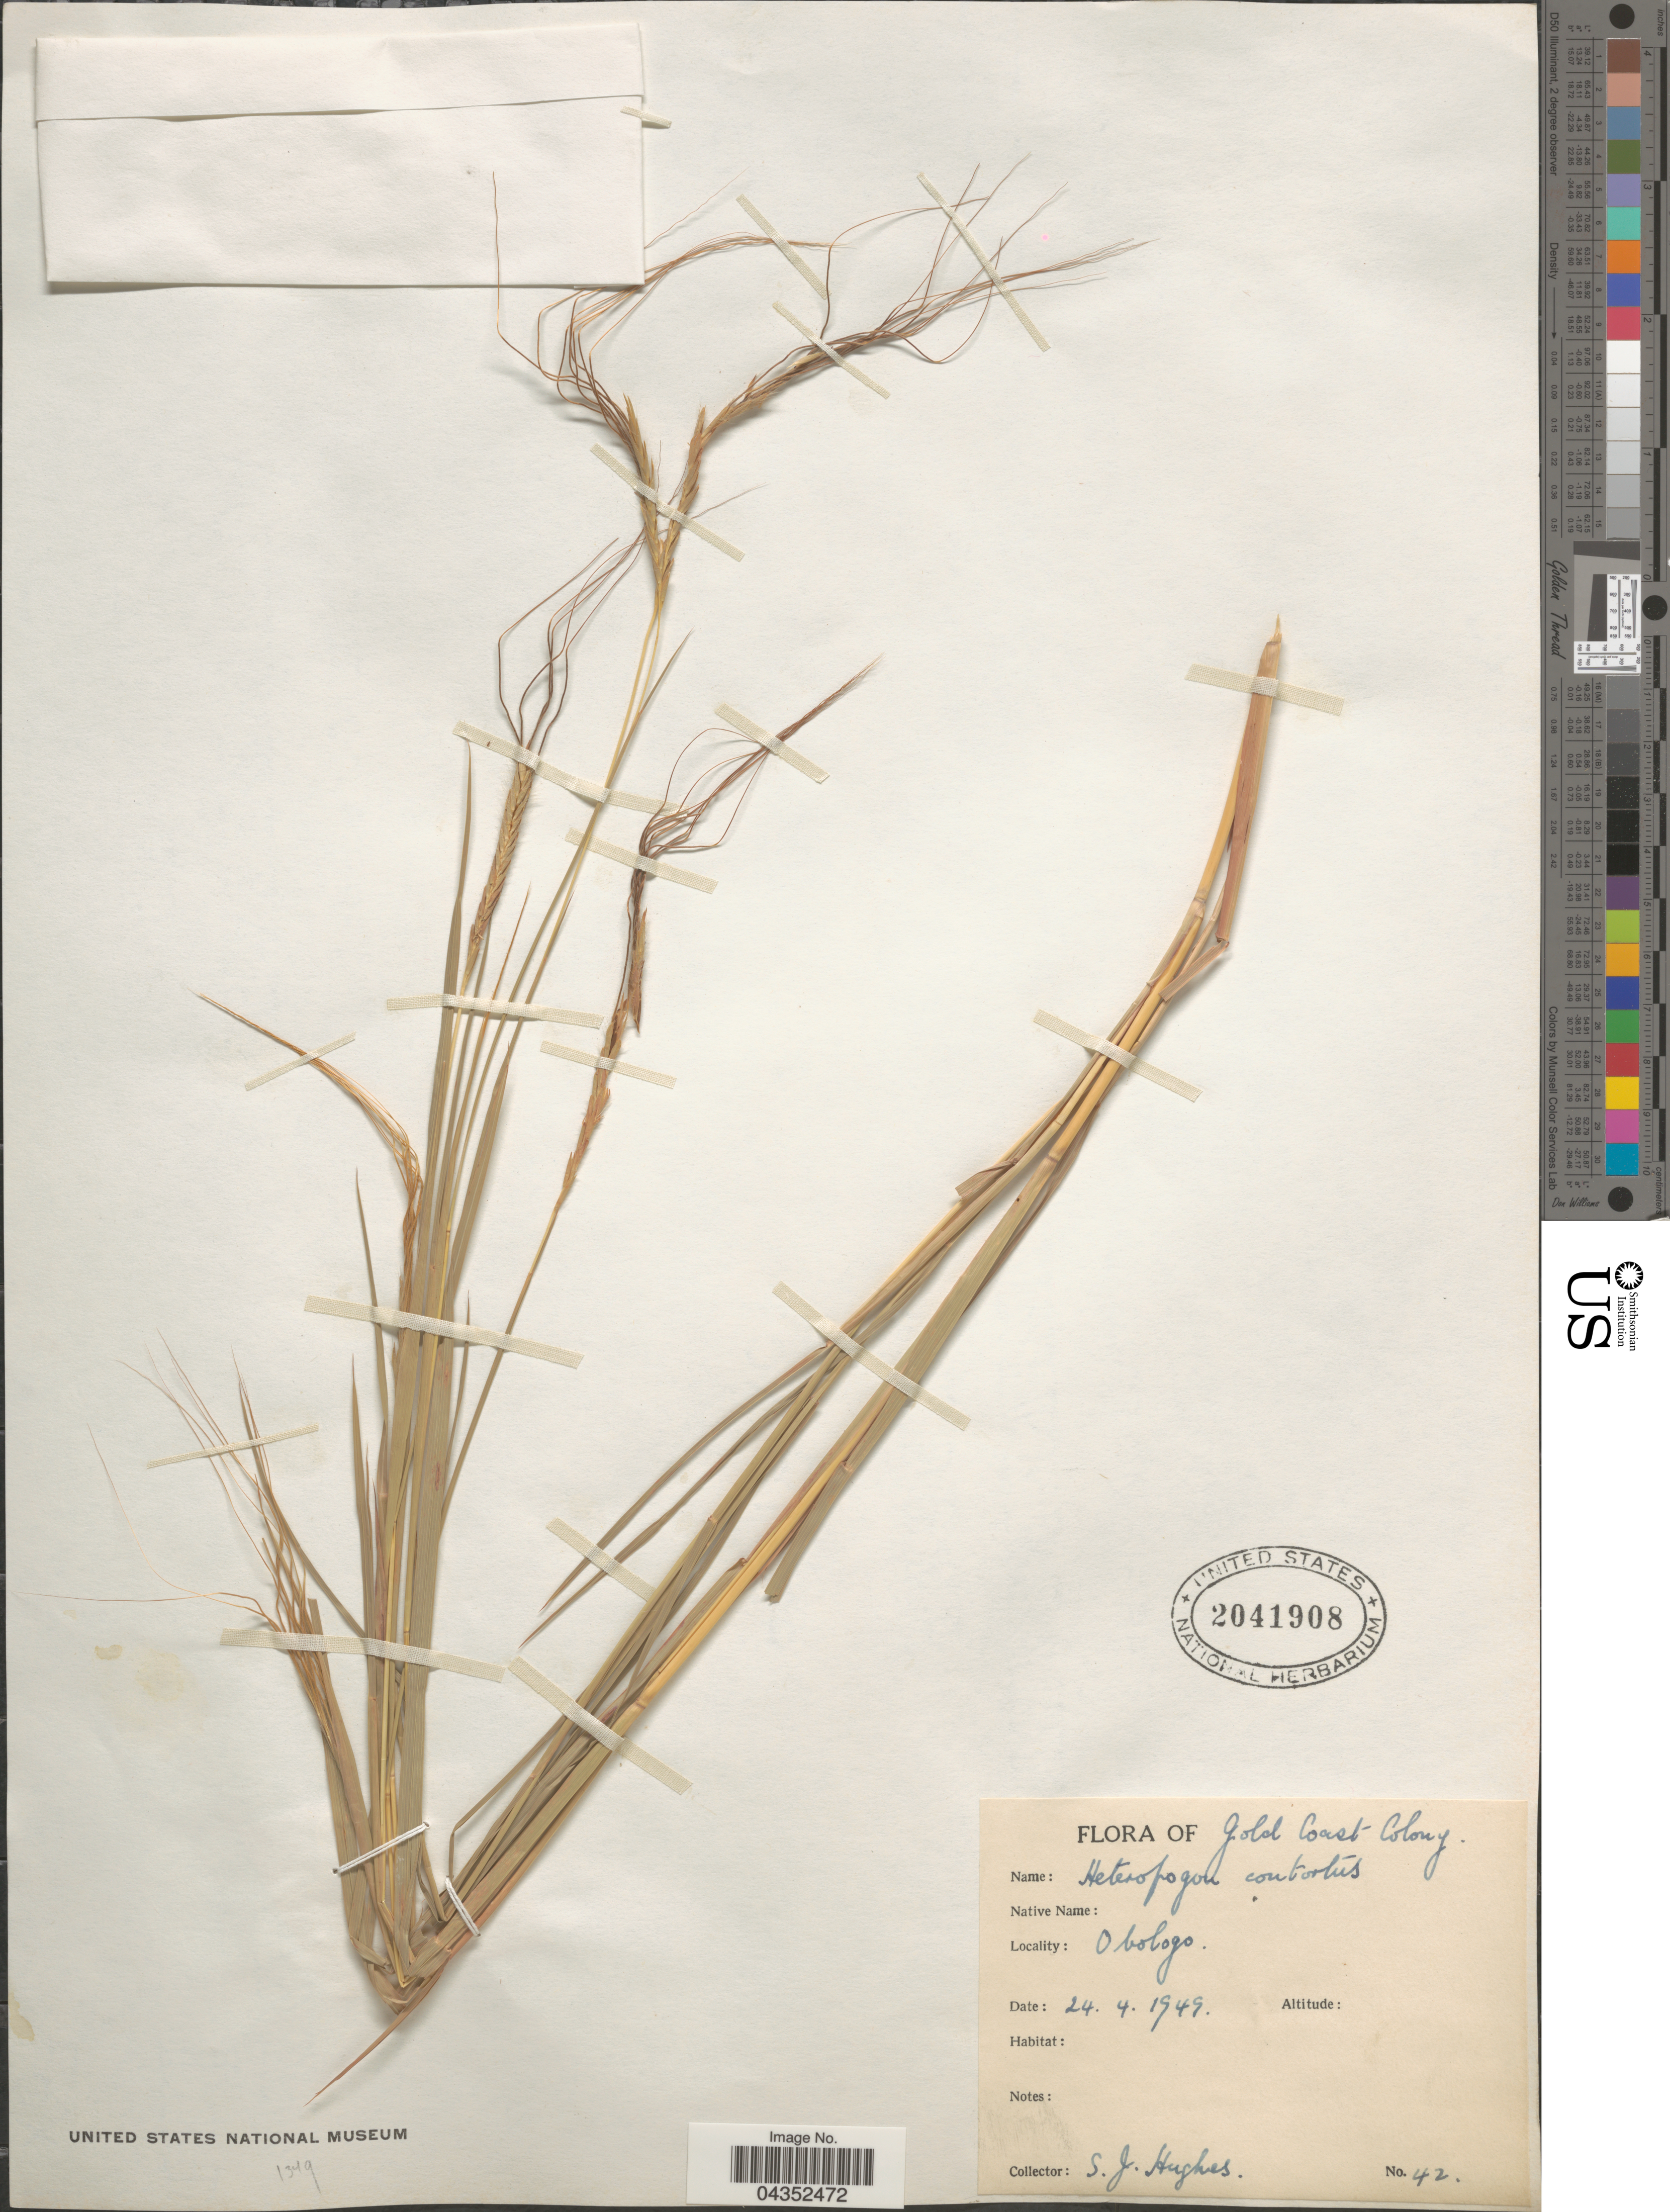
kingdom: Plantae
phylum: Tracheophyta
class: Liliopsida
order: Poales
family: Poaceae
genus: Heteropogon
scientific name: Heteropogon contortus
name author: (L.) P. Beauv. ex Roem. & Schult.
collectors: S. Hughes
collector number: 42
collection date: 1949-04-24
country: Ghana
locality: Gold Coast Colony. Obologo.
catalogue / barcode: US 2041908